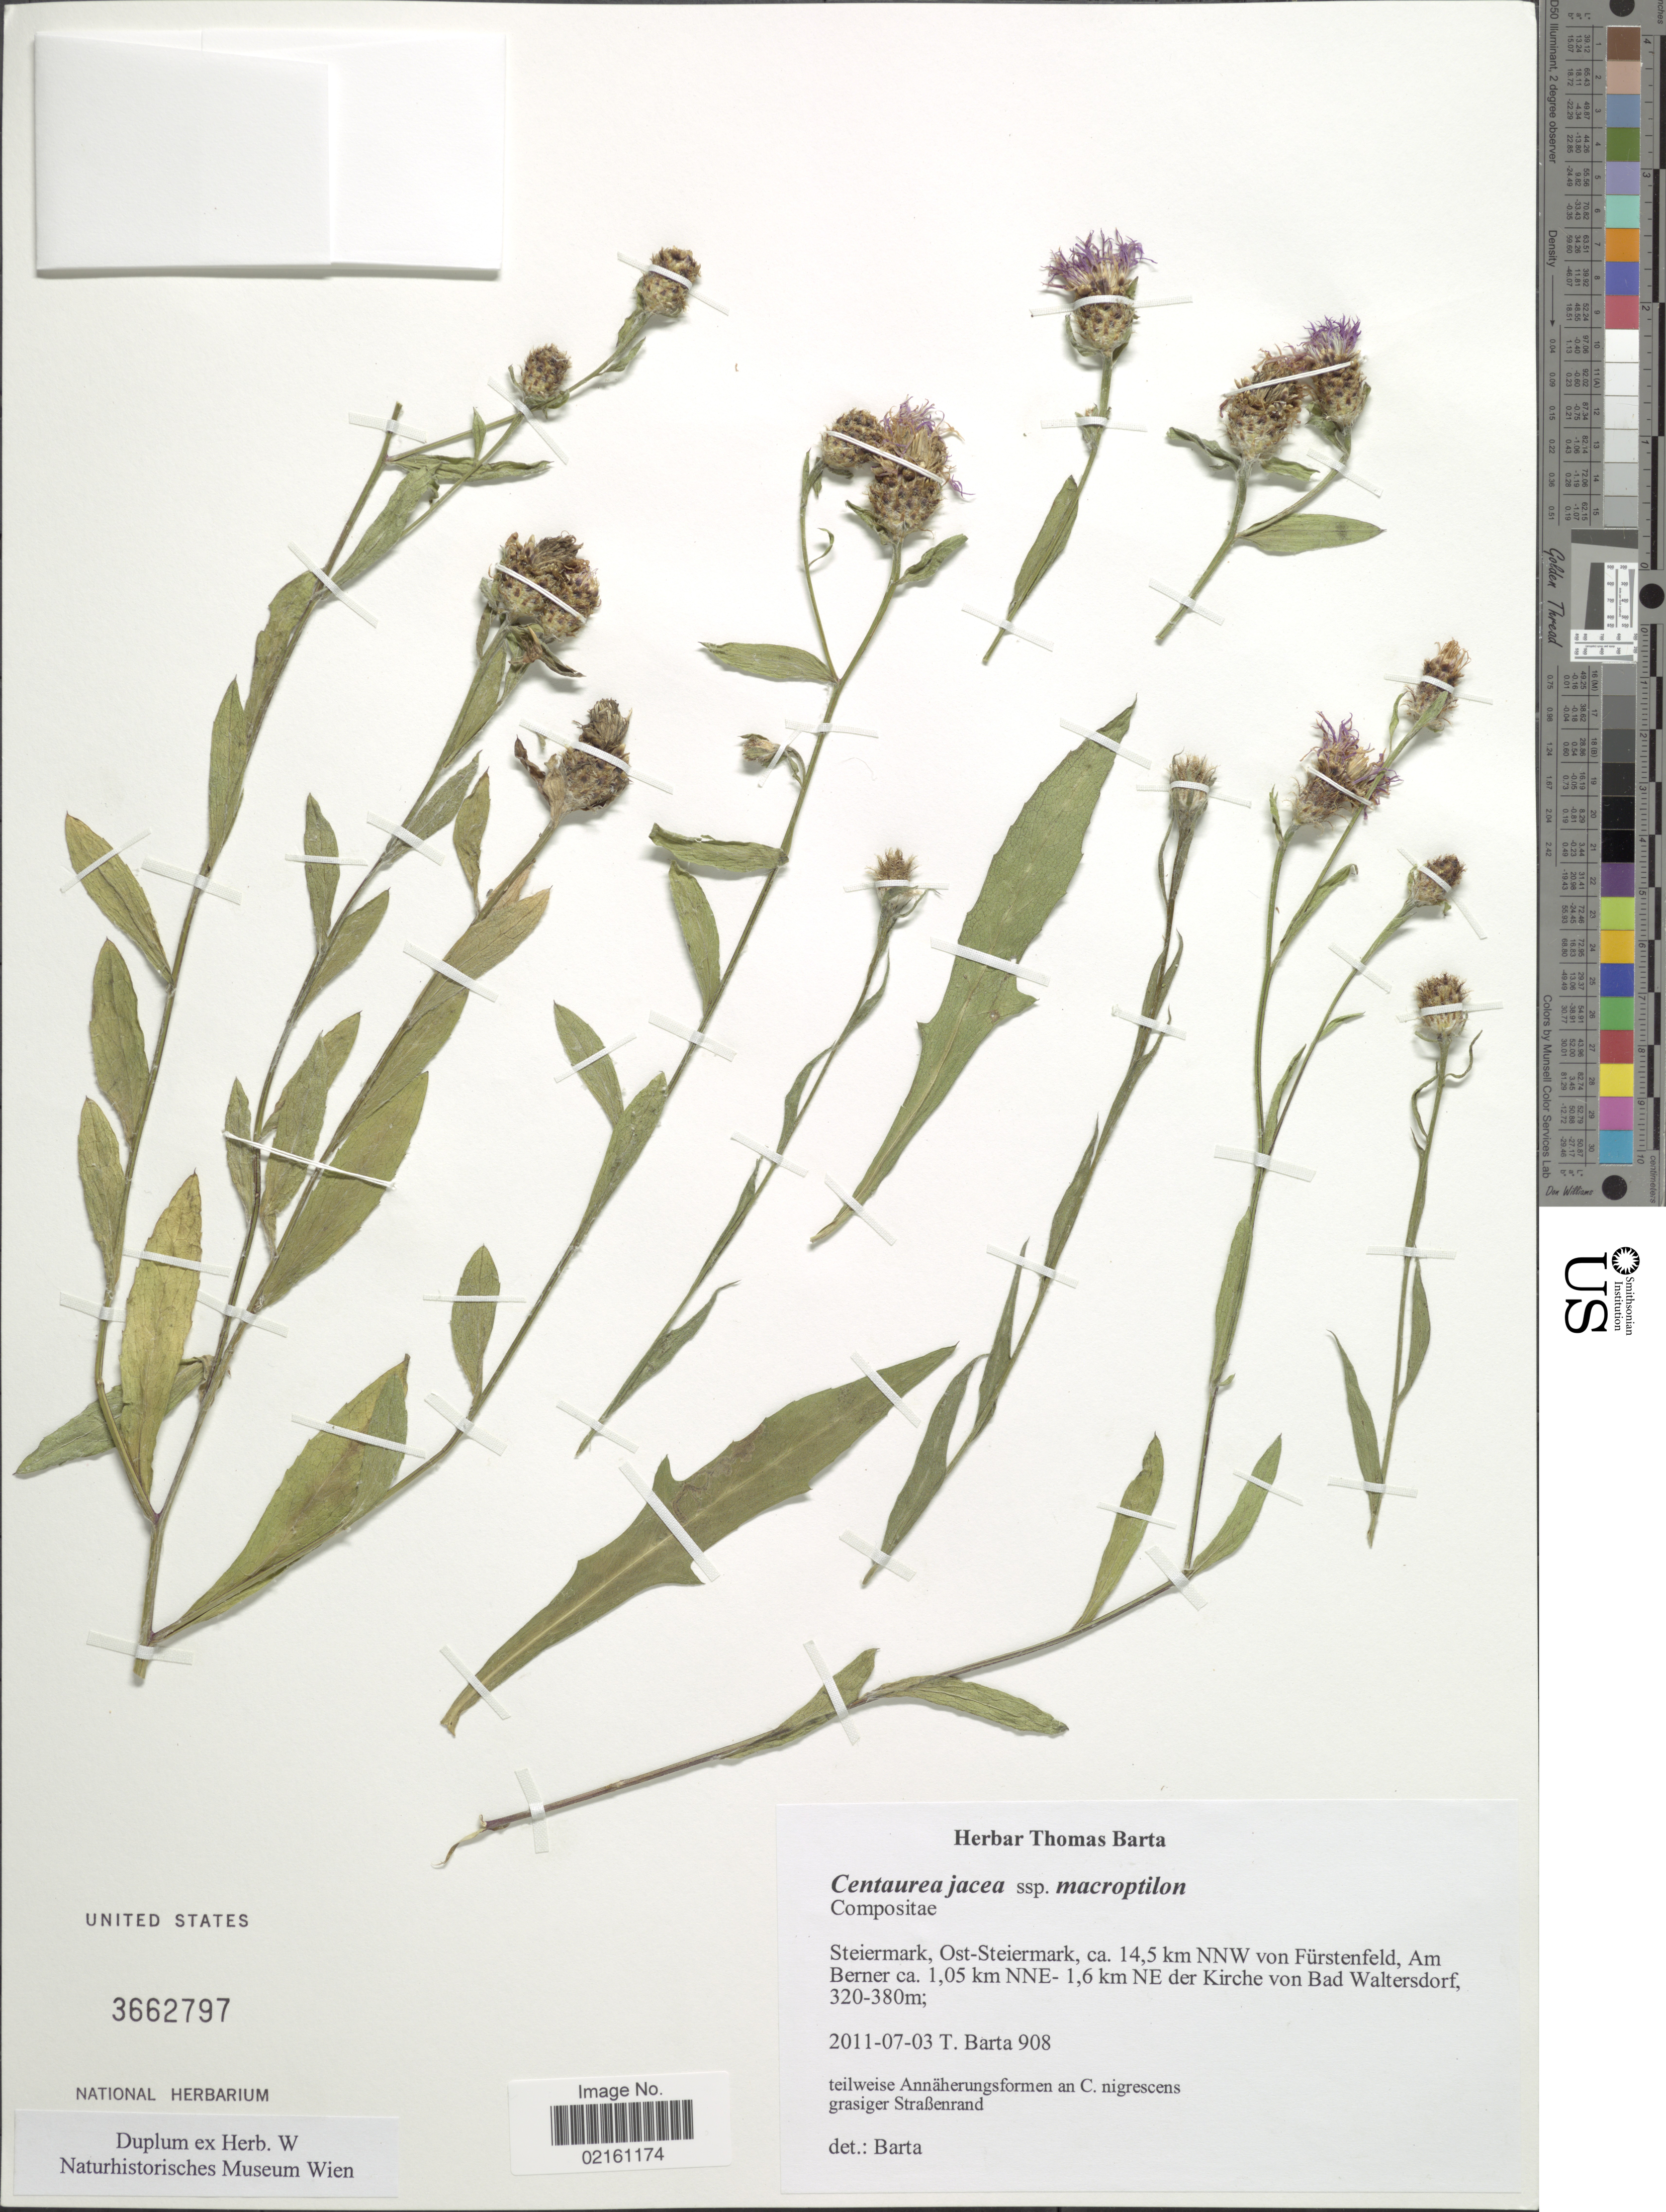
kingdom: Plantae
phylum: Tracheophyta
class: Magnoliopsida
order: Asterales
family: Asteraceae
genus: Centaurea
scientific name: Centaurea jacea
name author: L.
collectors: T. Barta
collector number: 908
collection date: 2011-07-03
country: Austria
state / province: Steiermark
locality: Ost-Steiermark, ca 14.5 km NNW von Furstenfeld, Am Berner ca 1.05 km NNE-1.6 km NE der Kirche von Bad Waltersdorf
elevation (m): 320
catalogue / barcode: US 3662797